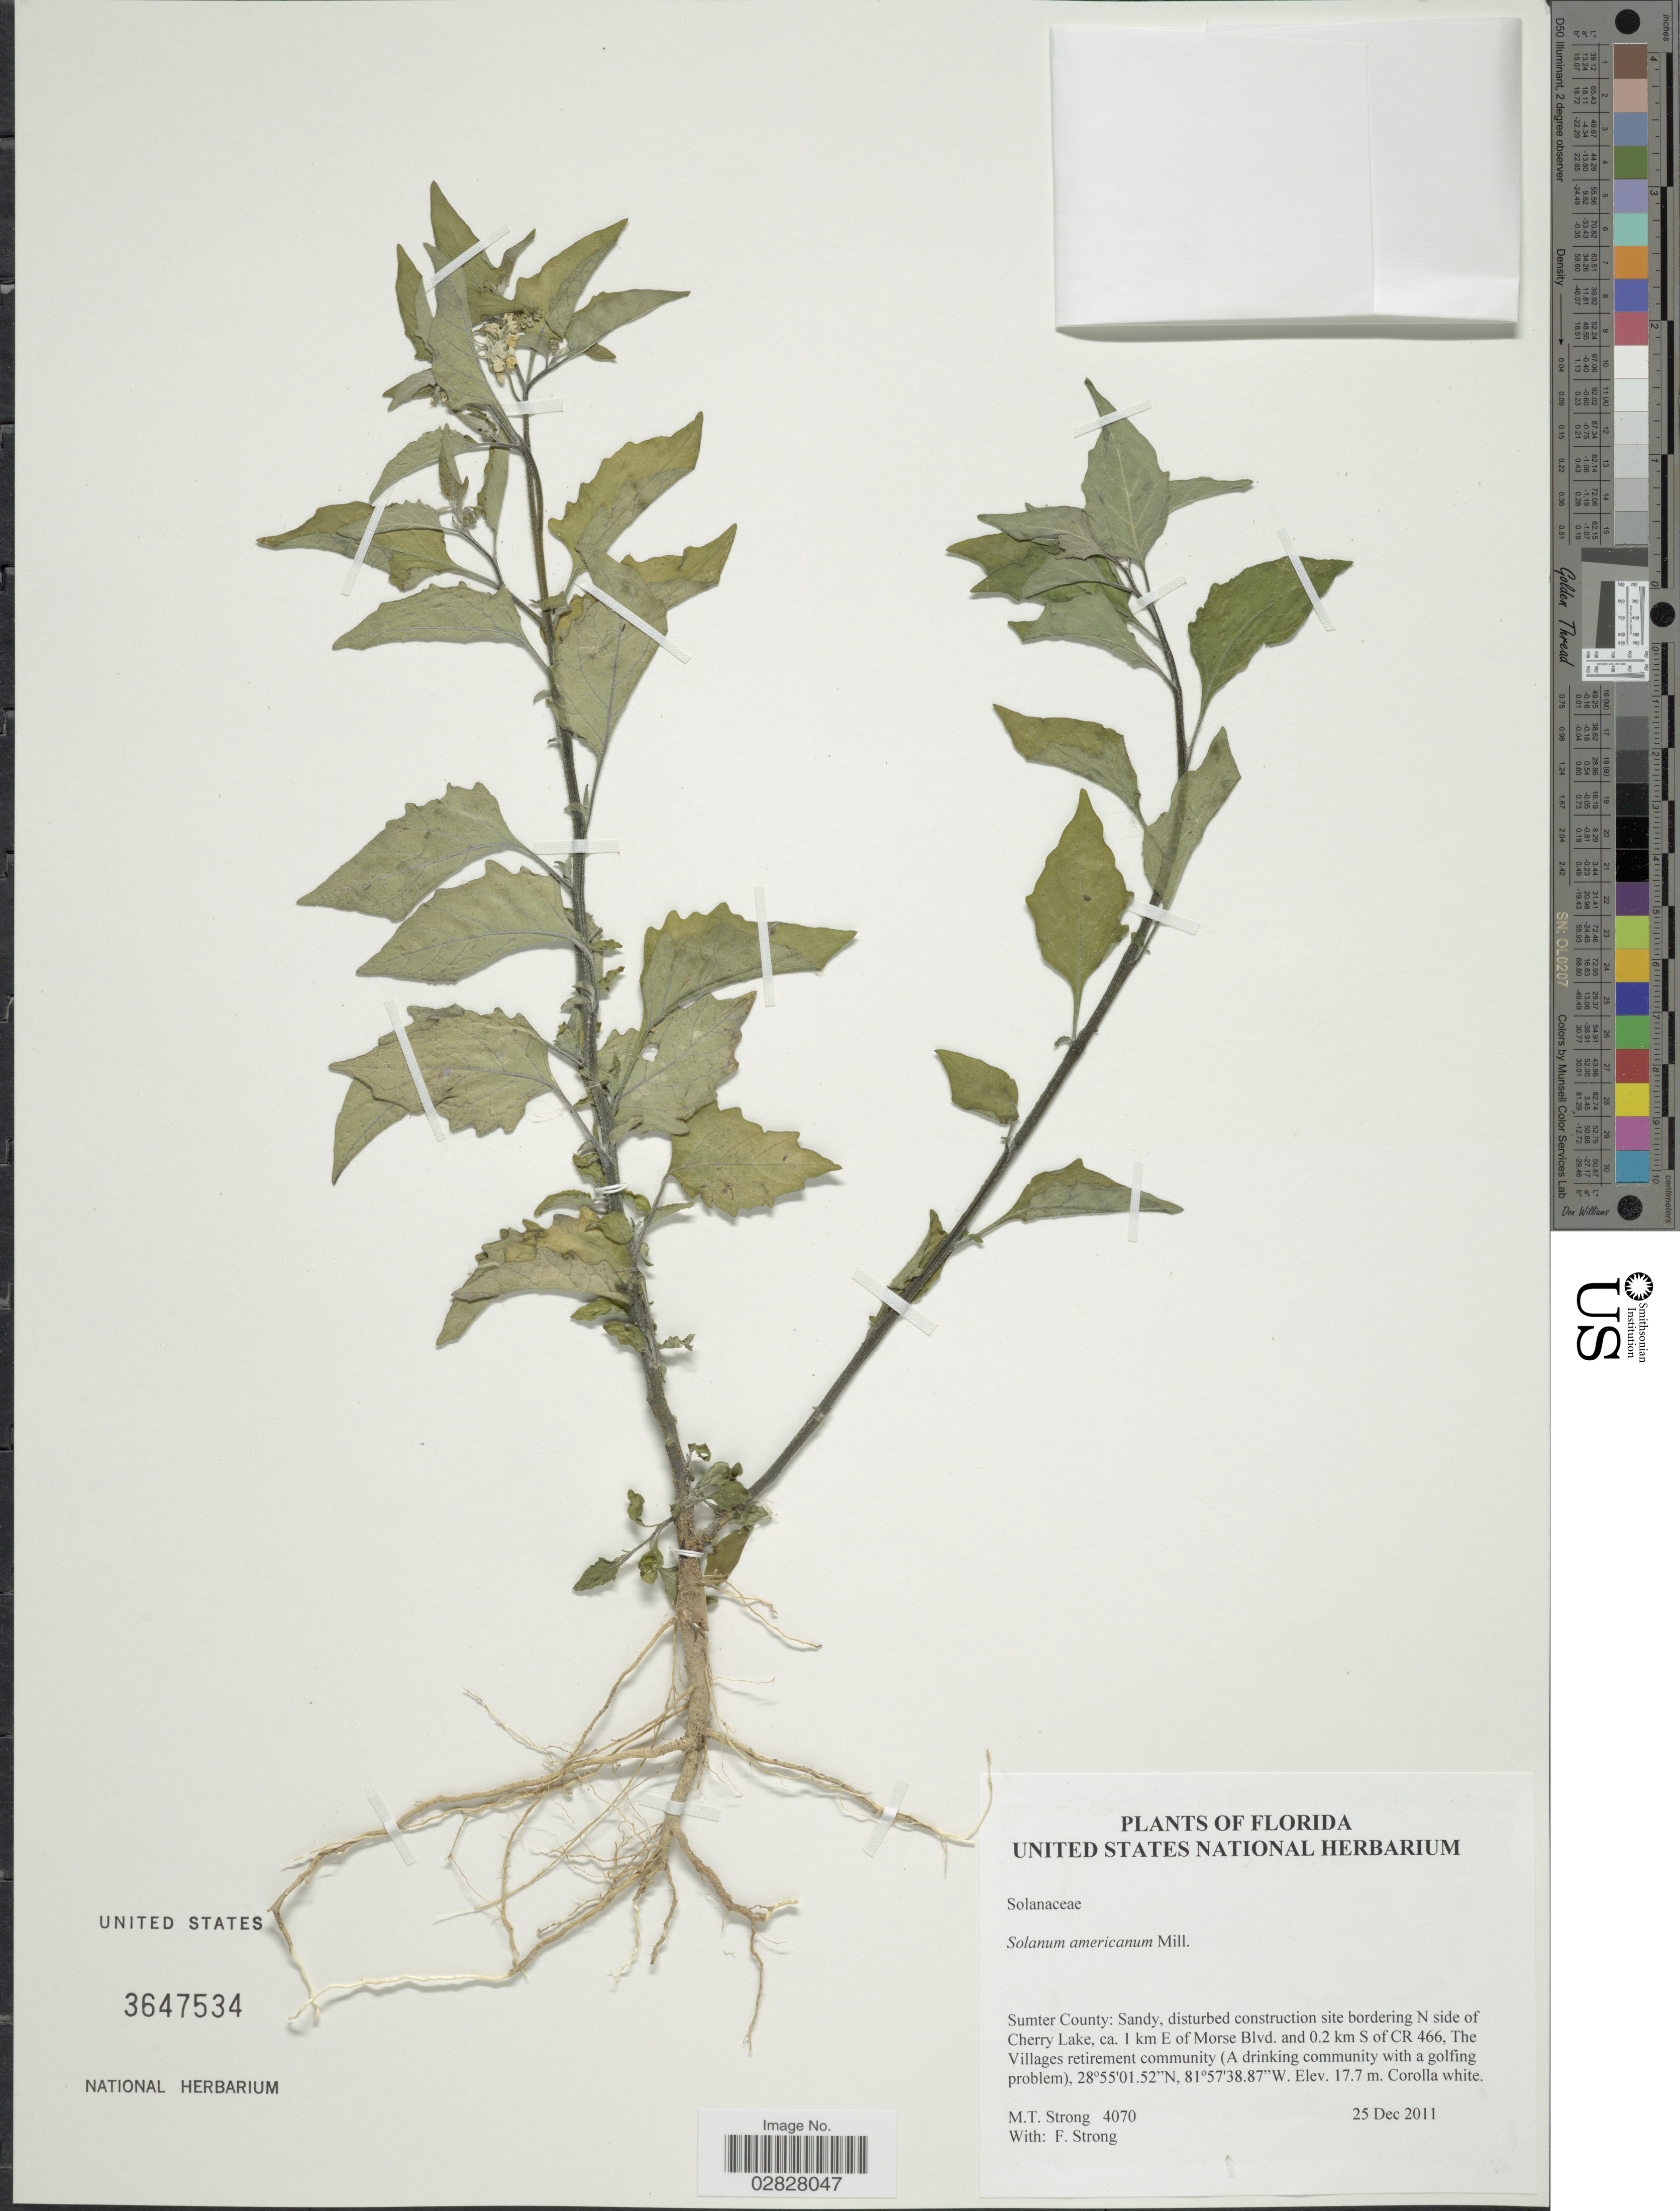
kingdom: Plantae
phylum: Tracheophyta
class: Magnoliopsida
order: Solanales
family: Solanaceae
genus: Solanum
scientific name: Solanum americanum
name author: Mill.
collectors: M. T. Strong & F. Strong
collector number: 4070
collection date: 2011-12-25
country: United States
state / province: Florida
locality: Sumter County: Sandy, disturbed construction site bordering N side of Cherry Lake, ca. 1 km E of Morse Blvd. and 0.2 km S of CR 466, The Villages retirement community).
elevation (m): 17.7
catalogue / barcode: US 3647534